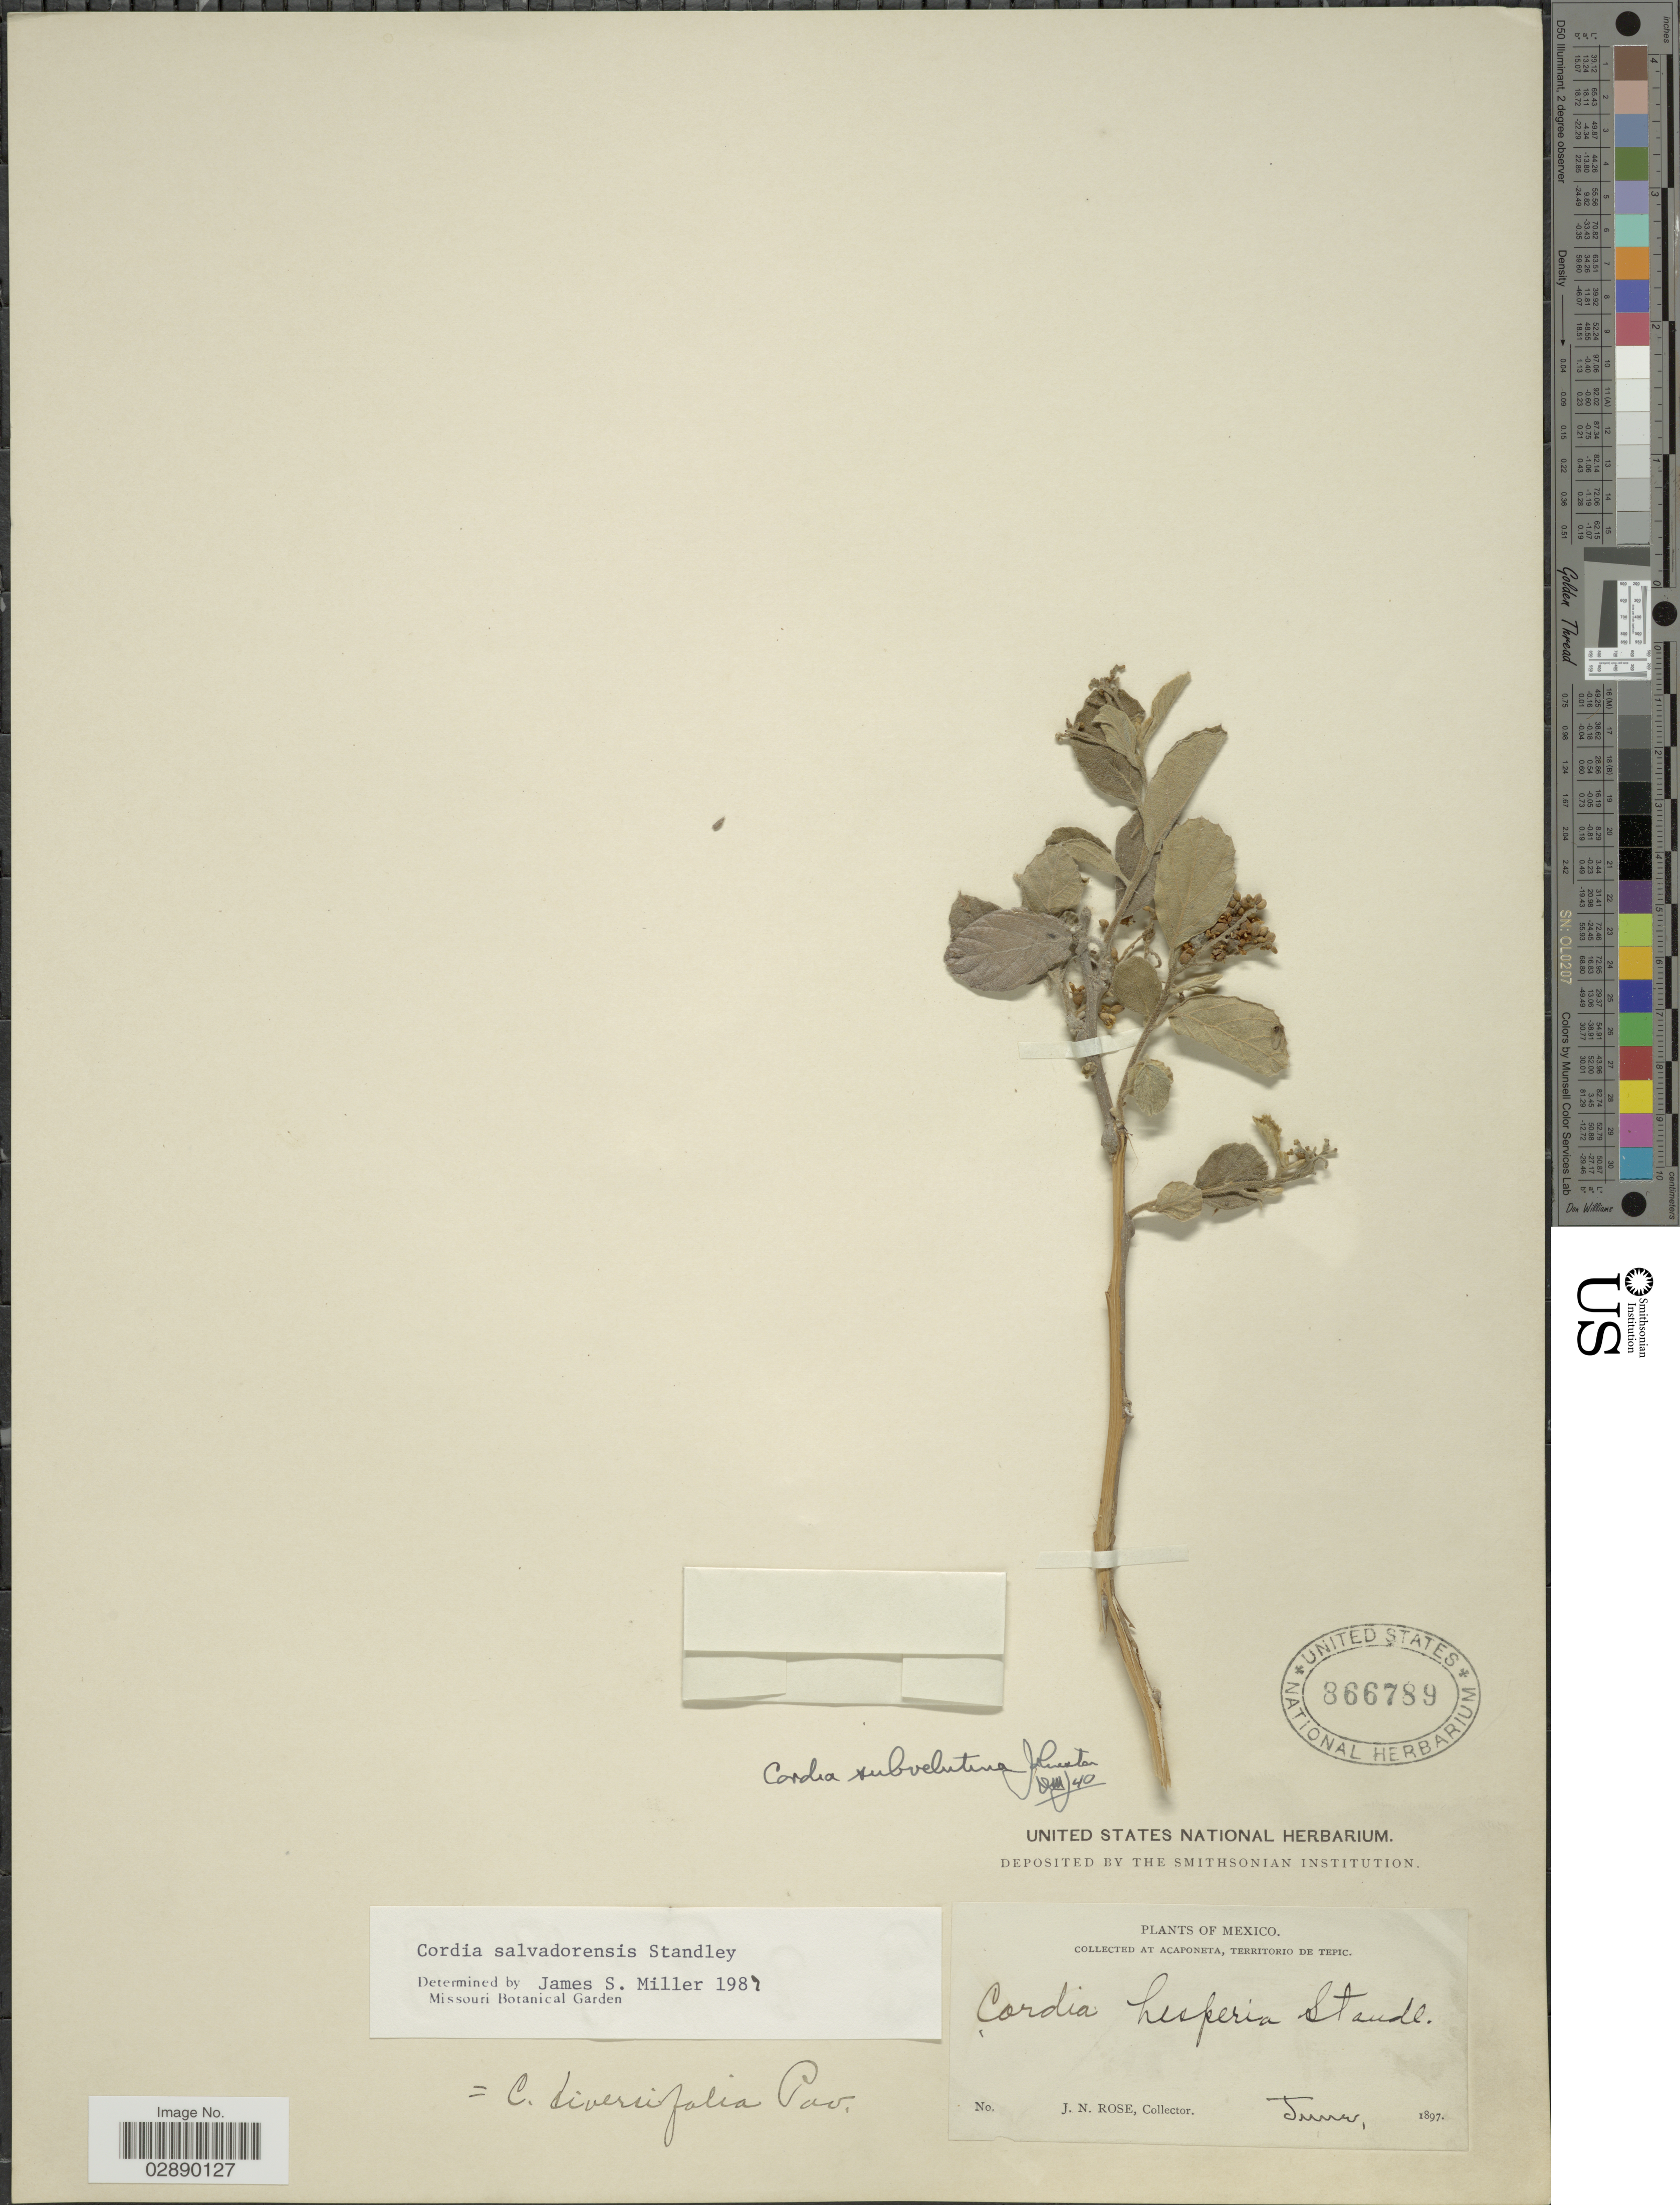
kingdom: Plantae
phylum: Tracheophyta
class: Magnoliopsida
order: Boraginales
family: Cordiaceae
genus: Cordia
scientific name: Cordia salvadorensis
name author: Standl.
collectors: J. N. Rose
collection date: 1897-06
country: Mexico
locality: Collected at Acaponeta, Territorio de Tepic.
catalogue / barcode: US 866789